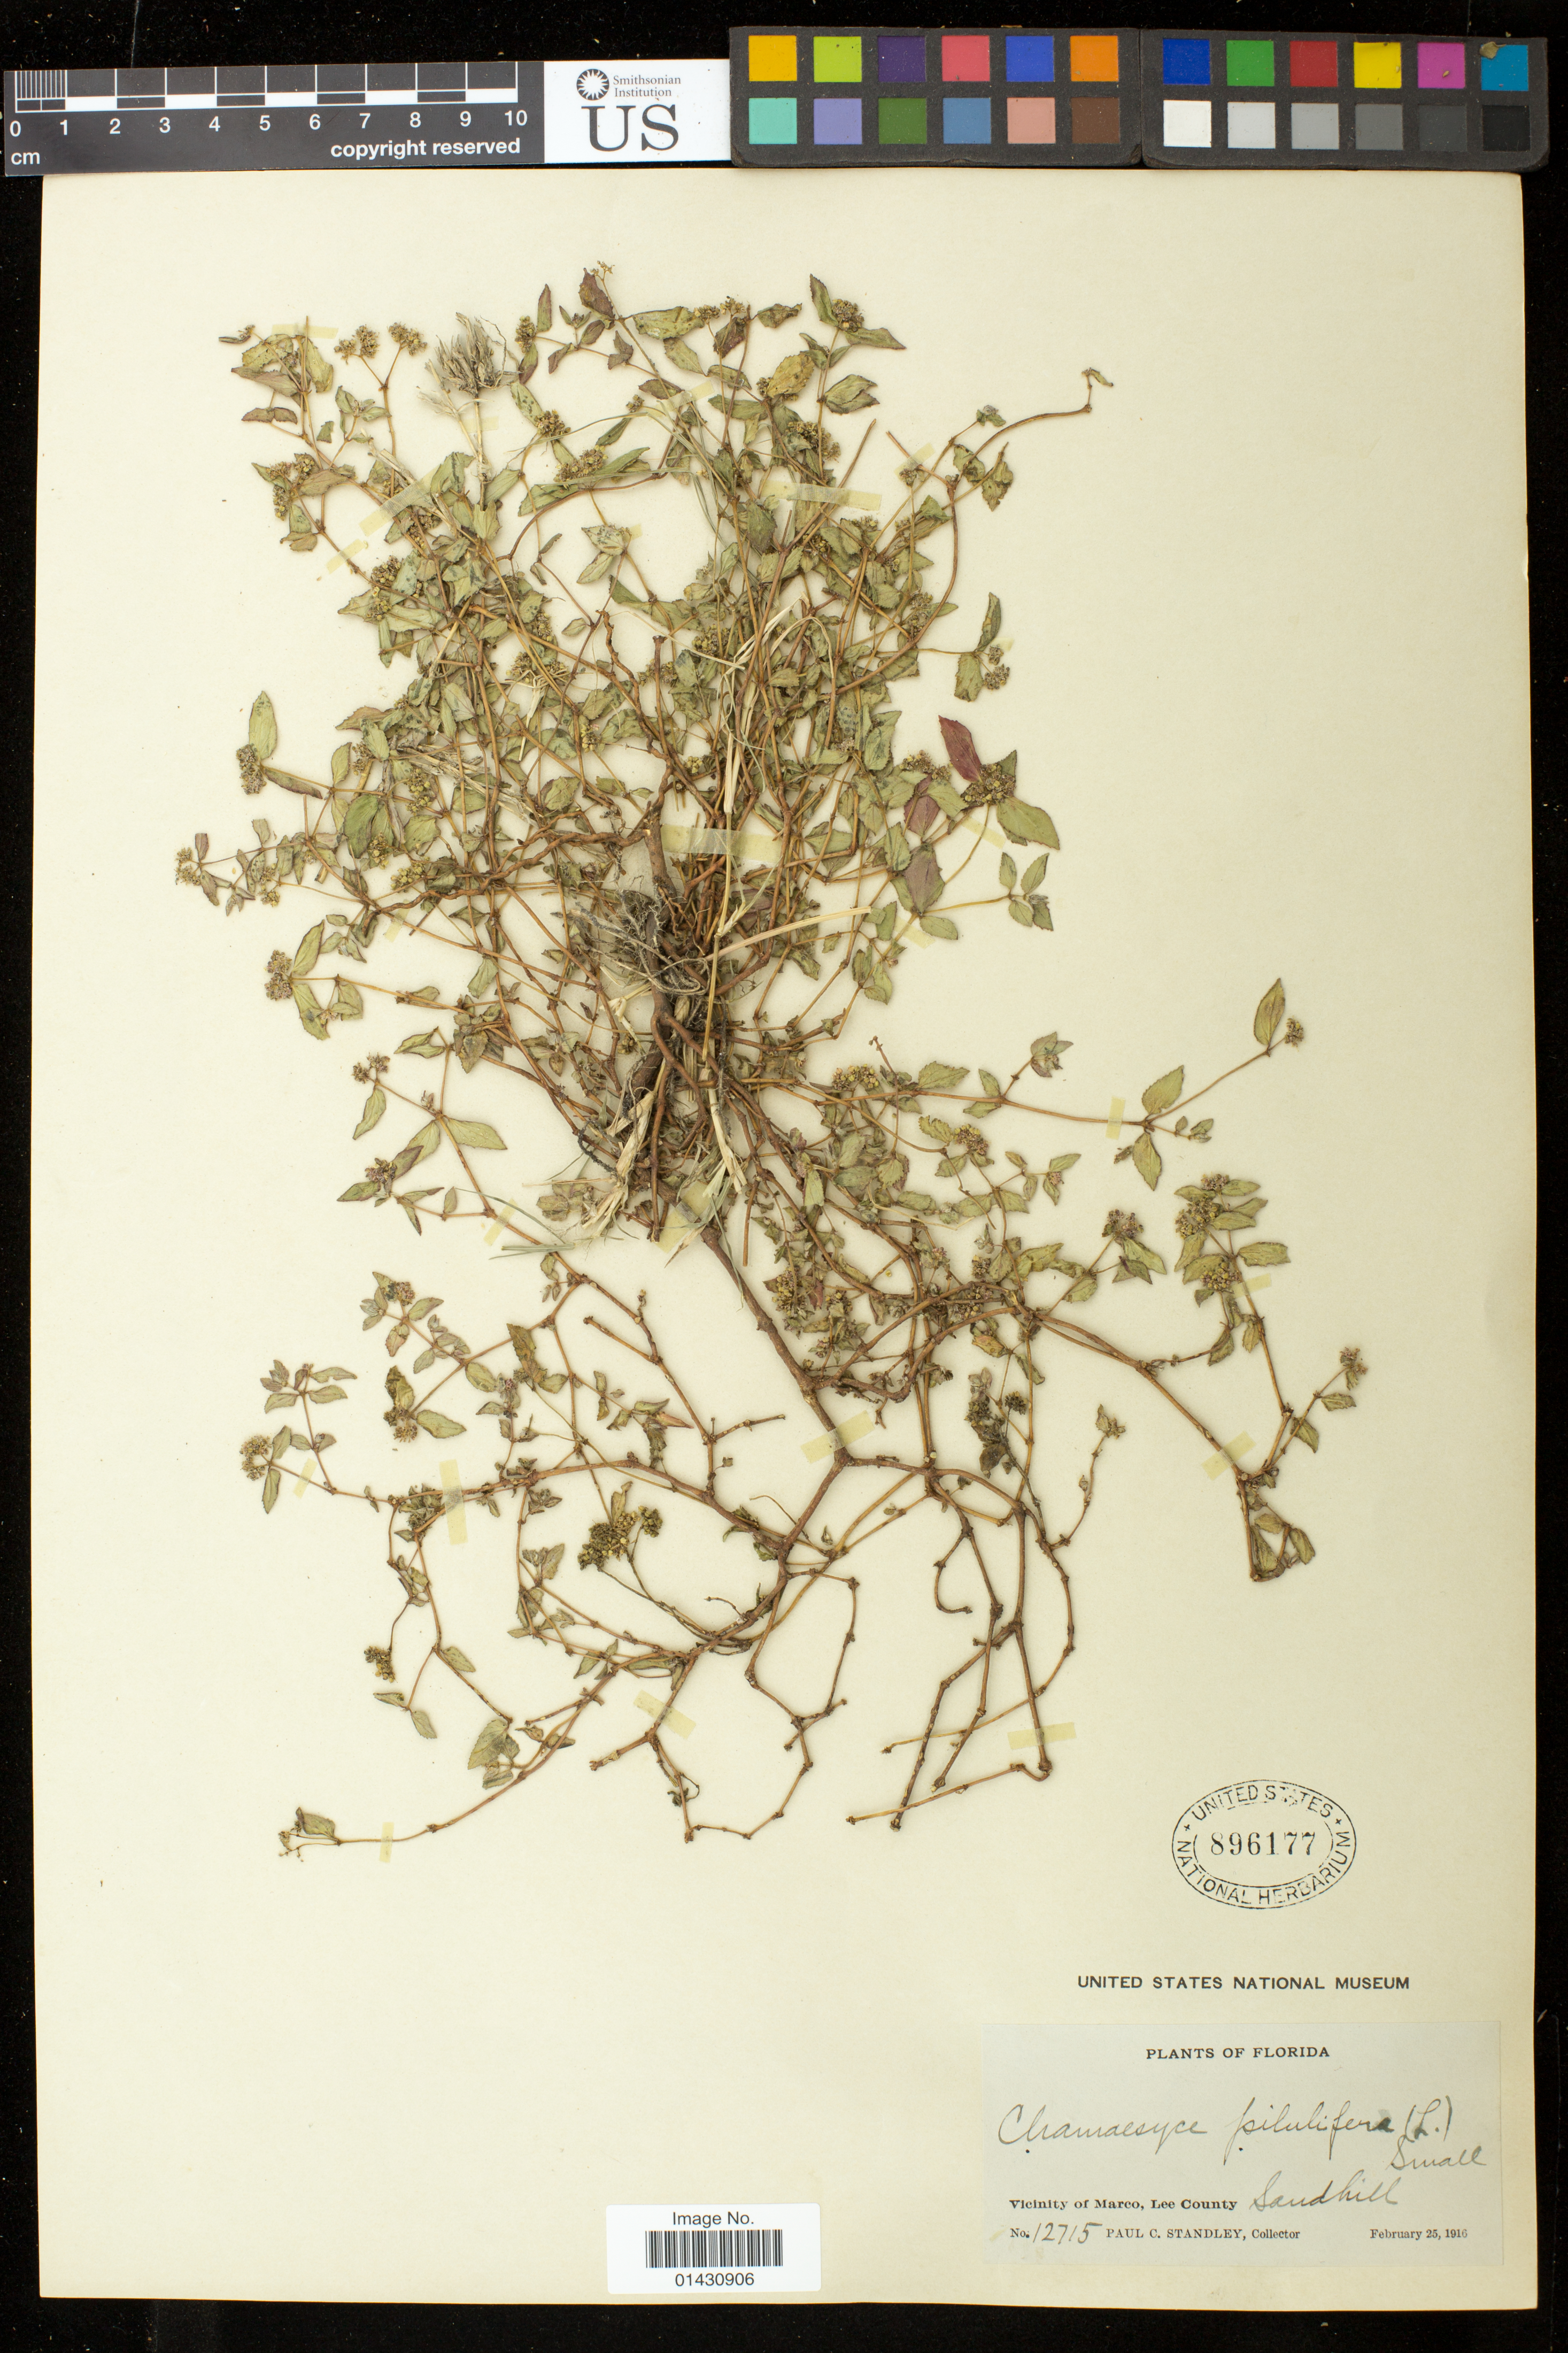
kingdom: Plantae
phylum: Tracheophyta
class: Magnoliopsida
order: Malpighiales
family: Euphorbiaceae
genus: Euphorbia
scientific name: Euphorbia ophthalmica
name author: Pers.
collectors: P. C. Standley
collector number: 12715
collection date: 1916-02-25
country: United States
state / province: Florida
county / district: Lee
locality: Vicinity of Marco.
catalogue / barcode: US 896177